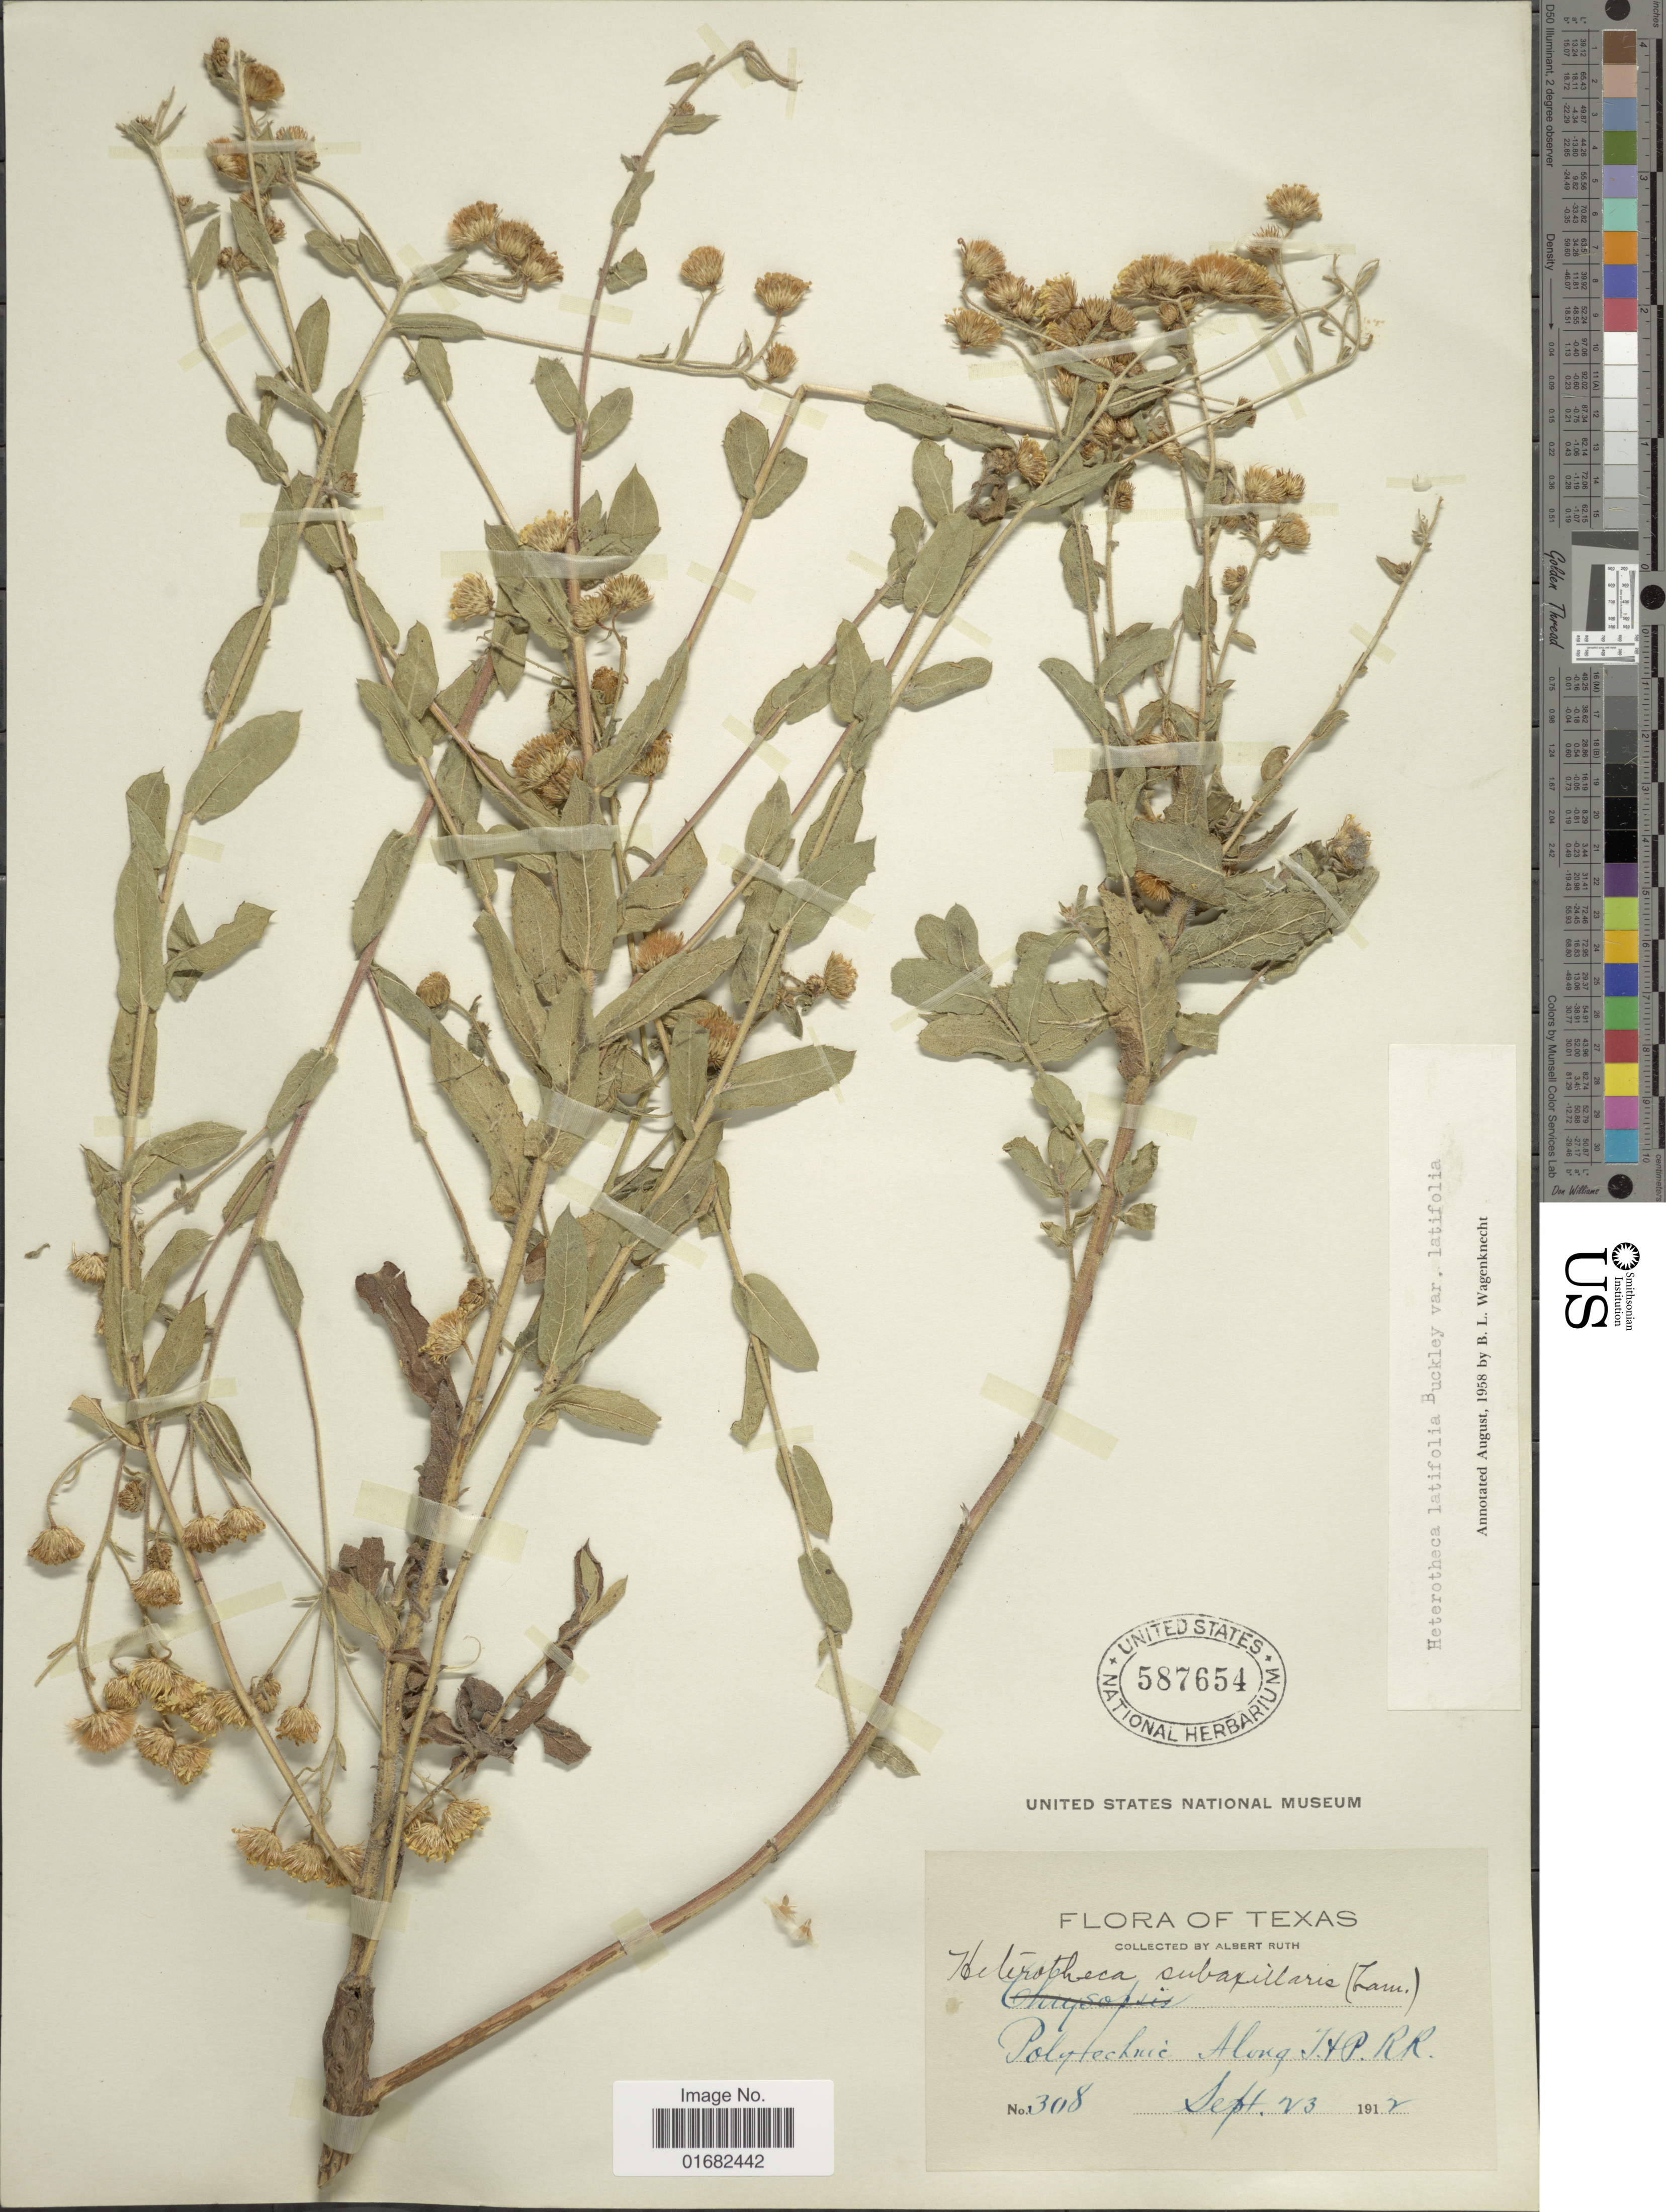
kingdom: Plantae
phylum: Tracheophyta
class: Magnoliopsida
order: Asterales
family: Asteraceae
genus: Heterotheca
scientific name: Heterotheca latifolia var. latifolia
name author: Buckley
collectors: A. Ruth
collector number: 308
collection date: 1912-09-23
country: United States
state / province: Texas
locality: Polytechnic. Along J. T. P. R. R.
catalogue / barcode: US 587654